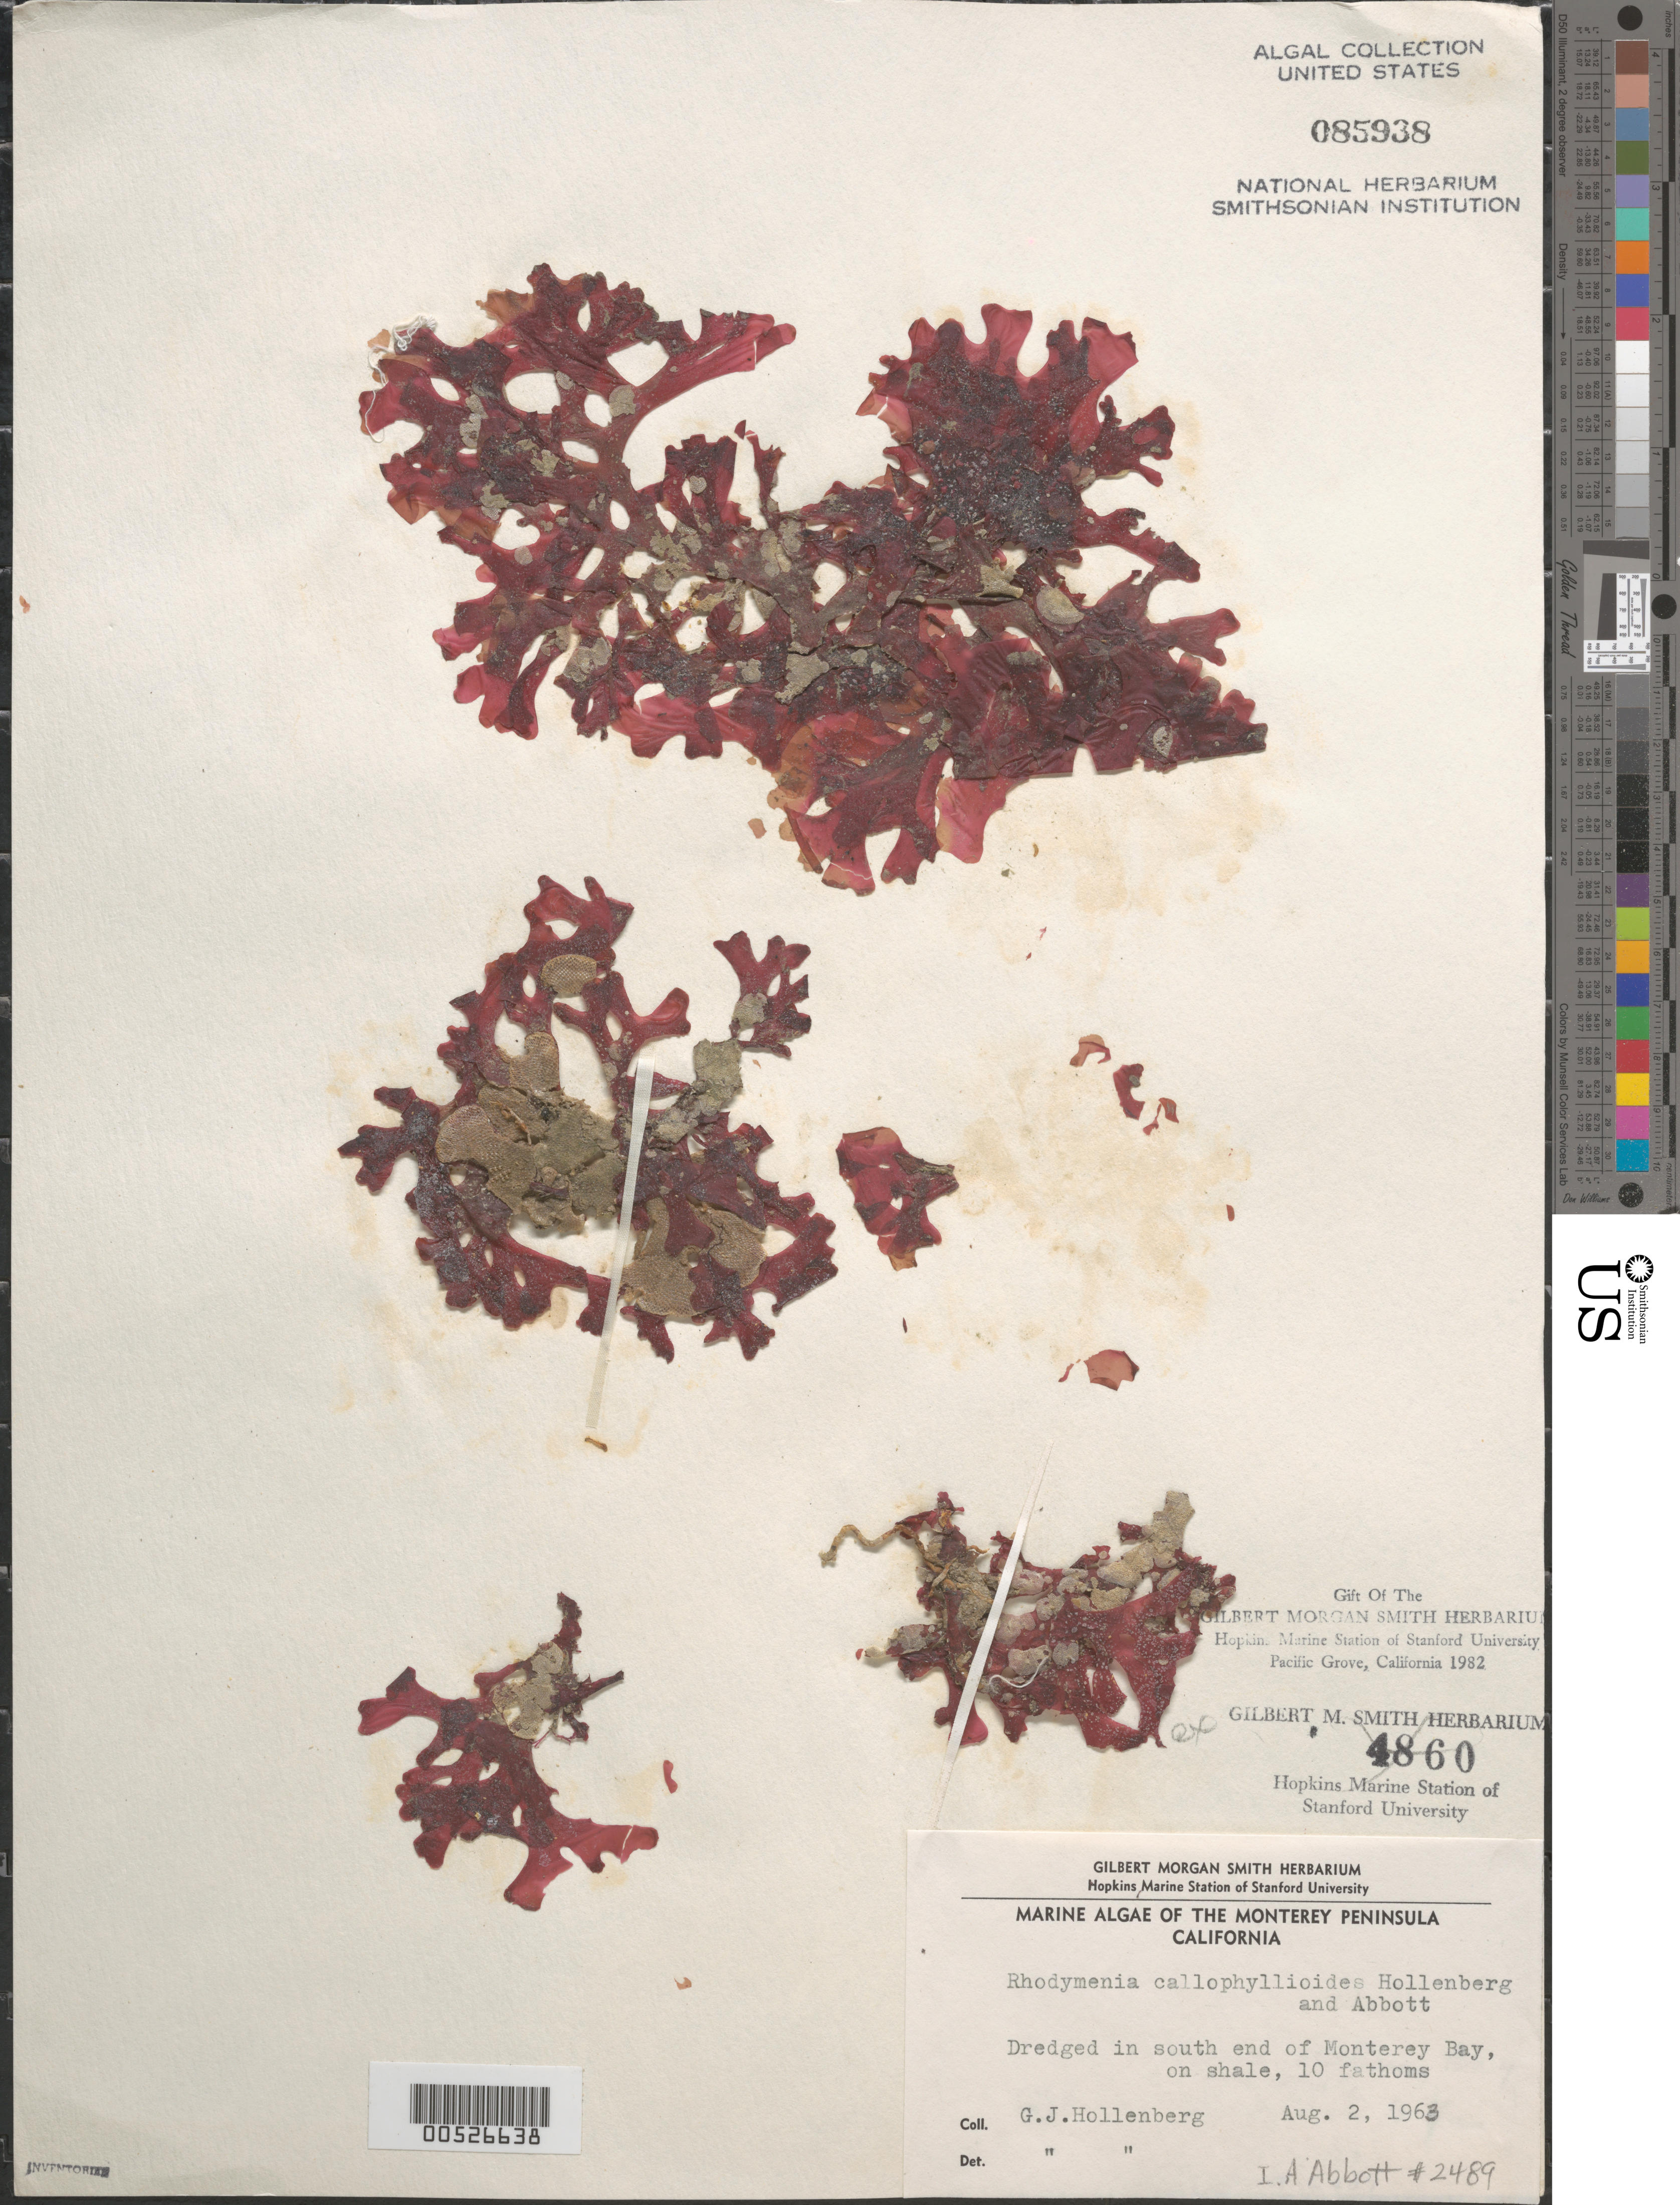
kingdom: Plantae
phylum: Rhodophyta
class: Florideophyceae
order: Rhodymeniales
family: Rhodymeniaceae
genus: Rhodymenia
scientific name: Rhodymenia callophyllidoides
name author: Hollenb. & I.A. Abbott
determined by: Hollenberg, George J.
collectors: G. Hollenberg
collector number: IAA 2489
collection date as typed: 02 Aug 1963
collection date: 1963-08-02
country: United States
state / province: California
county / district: Monterey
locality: Monterey Bay, south end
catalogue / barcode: US 85938